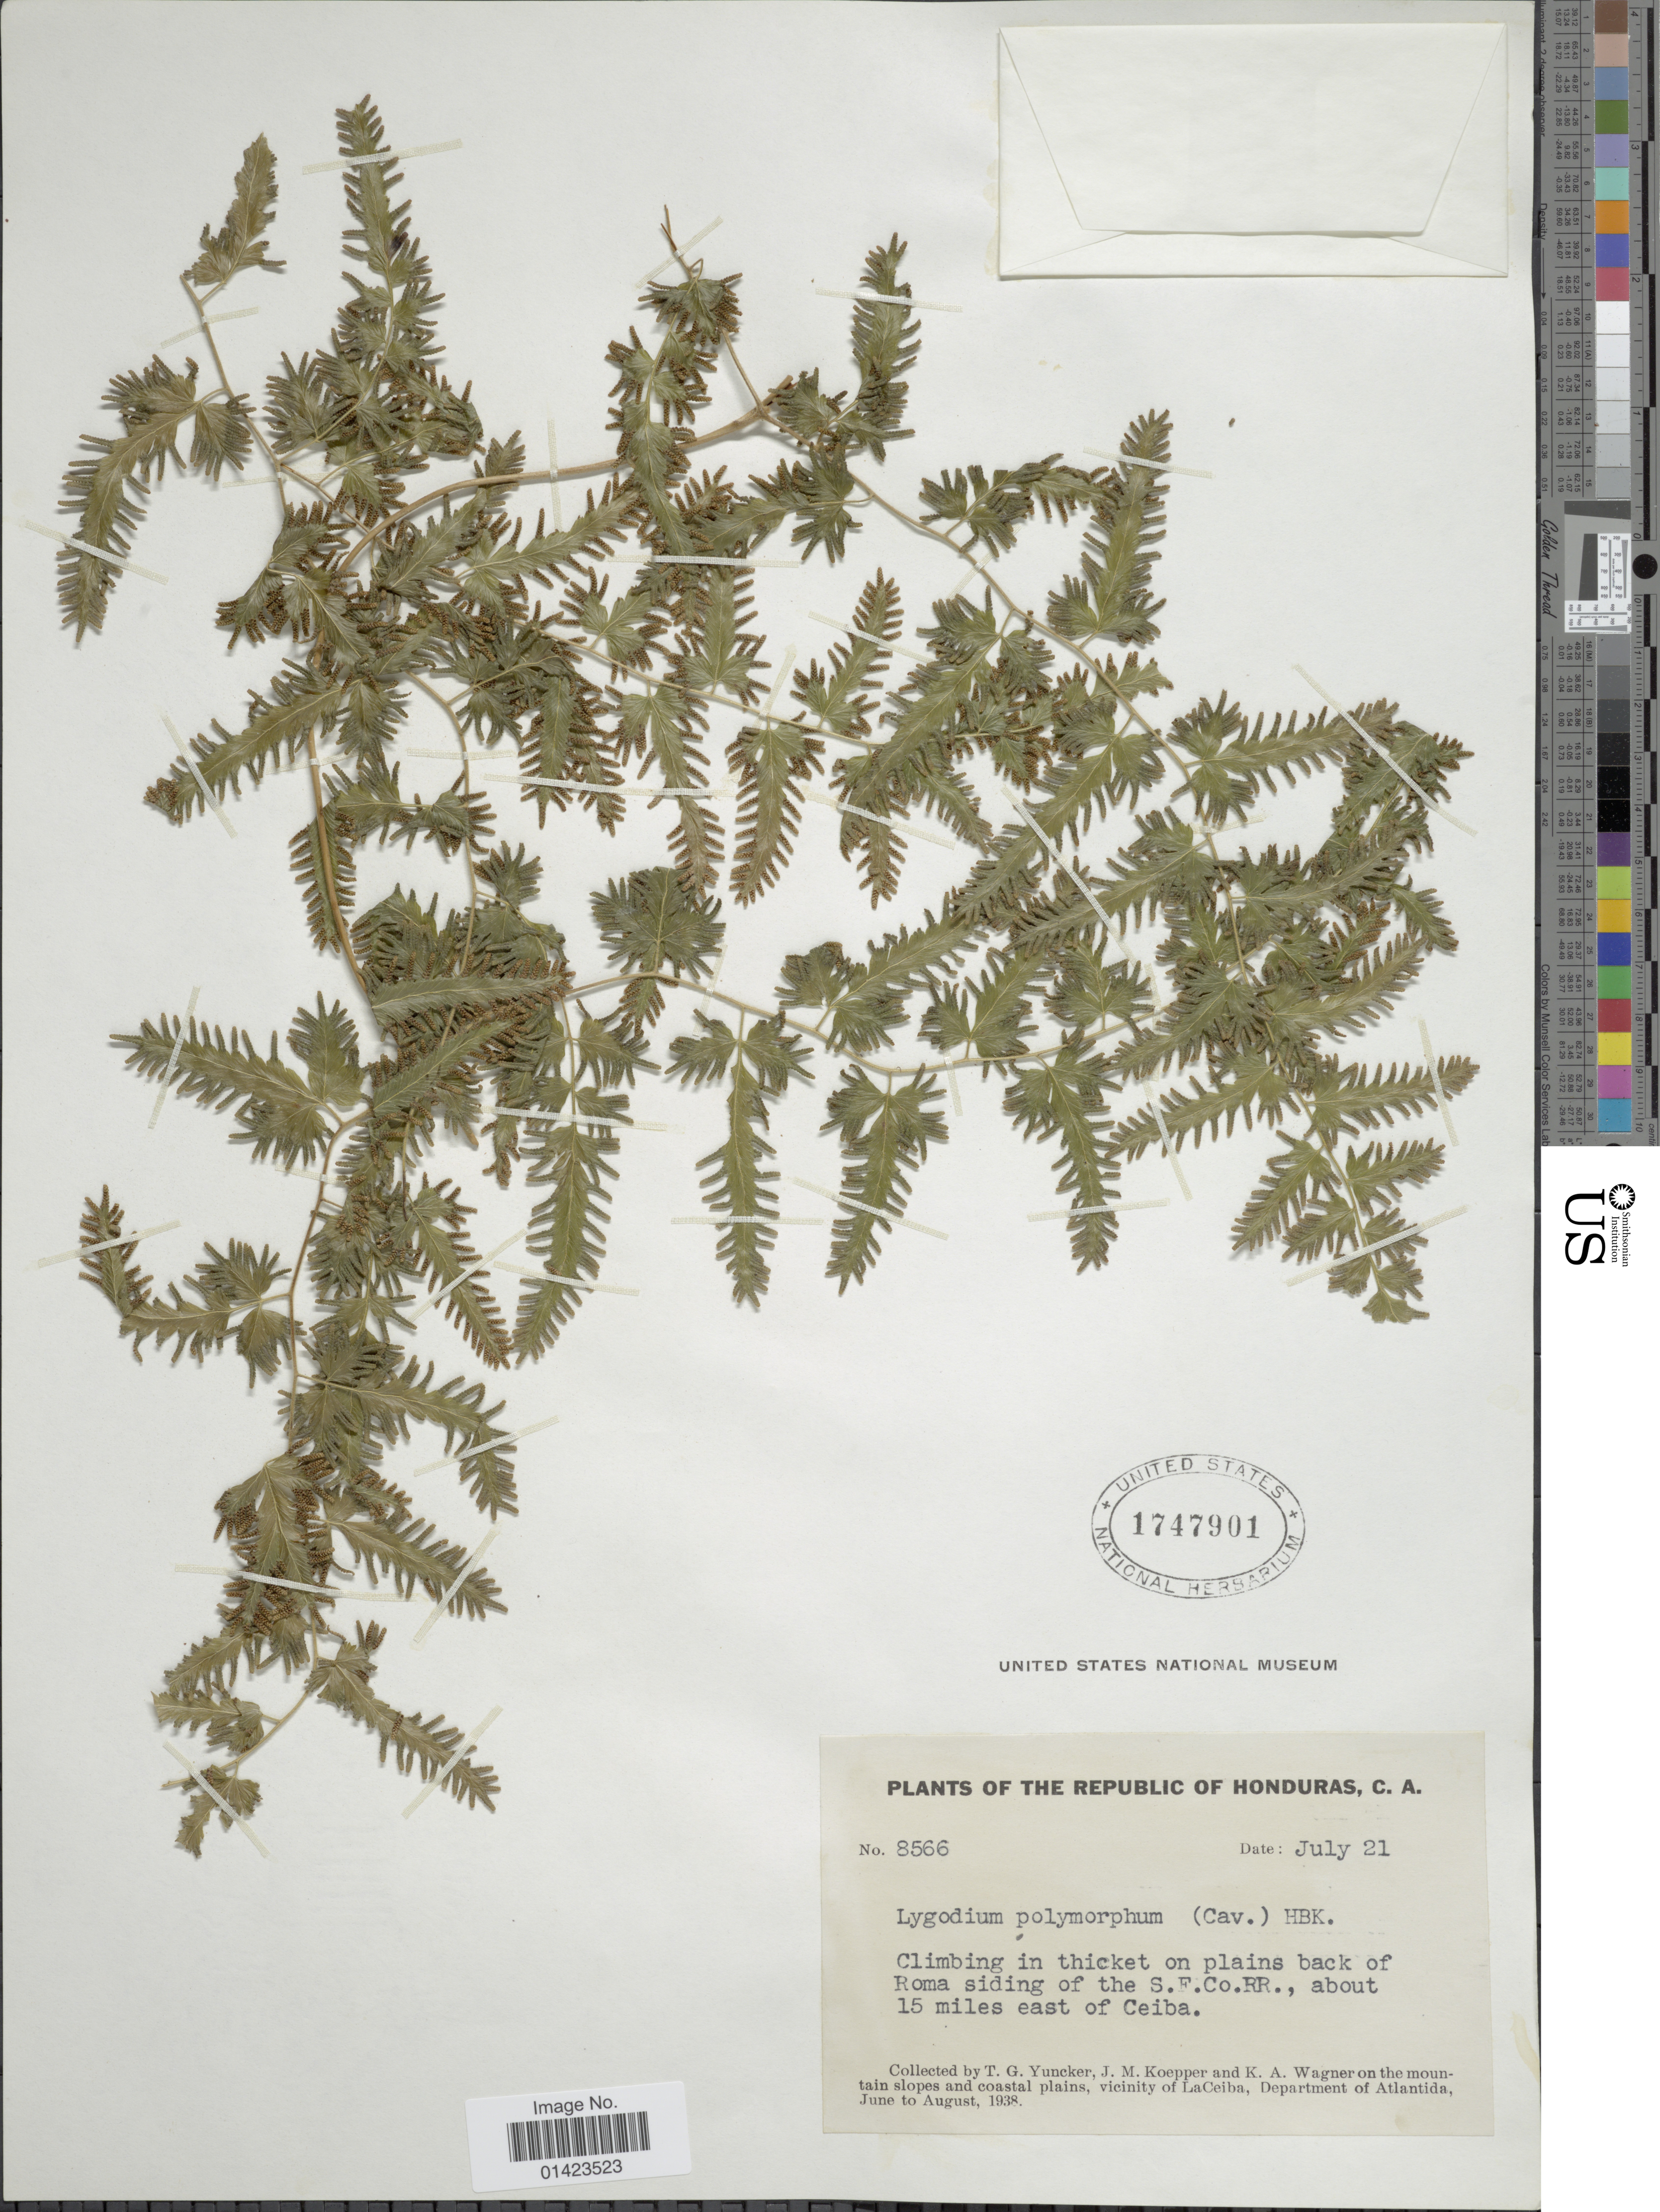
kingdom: Plantae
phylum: Tracheophyta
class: Polypodiopsida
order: Schizaeales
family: Lygodiaceae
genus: Lygodium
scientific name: Lygodium venustum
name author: Sw.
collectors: T. G. Yuncker, J. M. Koepper & K. A. Wagner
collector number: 8566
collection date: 1938-07-21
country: Honduras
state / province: Atlántida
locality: Mountain slopes and coastal plains, vicinity of La Ceiba, Department of Atlantida, thicket on plains back of Roma siding of the SF. Co. RR., about 15 miles east of Ceiba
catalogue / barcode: US 1747901